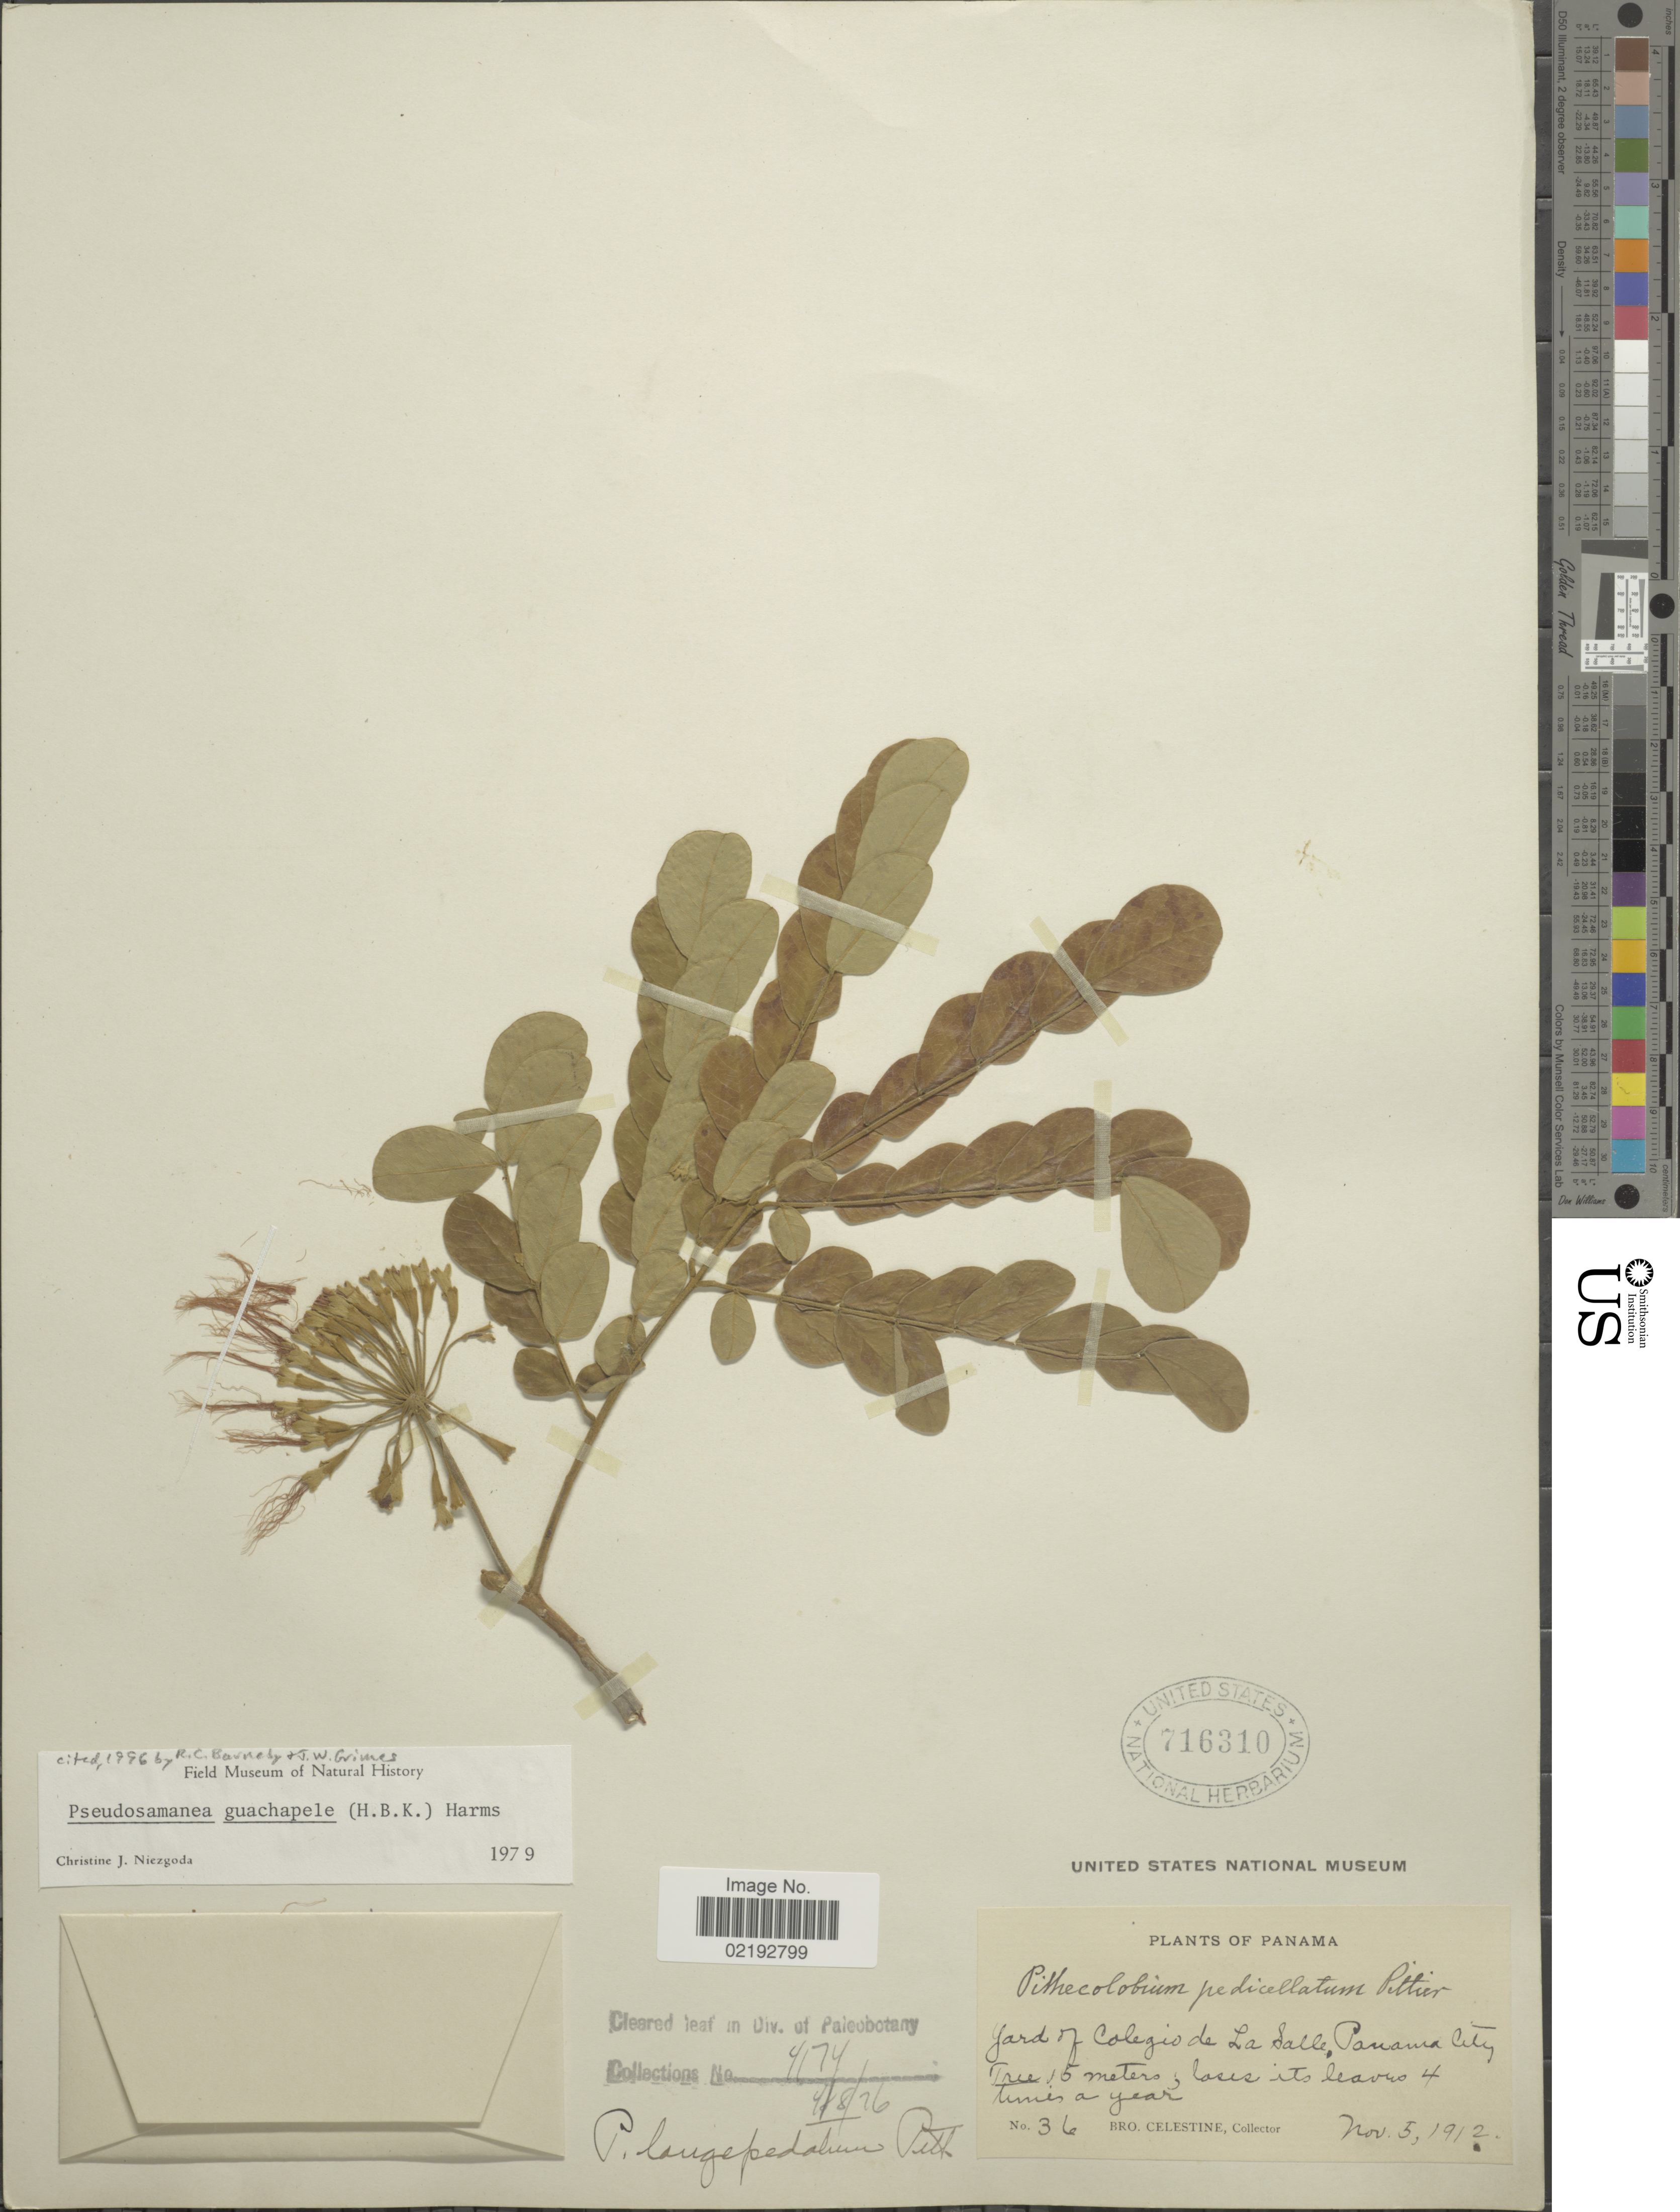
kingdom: Plantae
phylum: Tracheophyta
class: Magnoliopsida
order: Fabales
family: Fabaceae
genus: Pseudosamanea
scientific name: Pseudosamanea guachapele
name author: (Kunth) Harms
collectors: B. Celestine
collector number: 36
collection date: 1912-11-05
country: Panama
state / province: Panamá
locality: Yard of Colegio de La Salle, Panama City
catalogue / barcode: US 716310